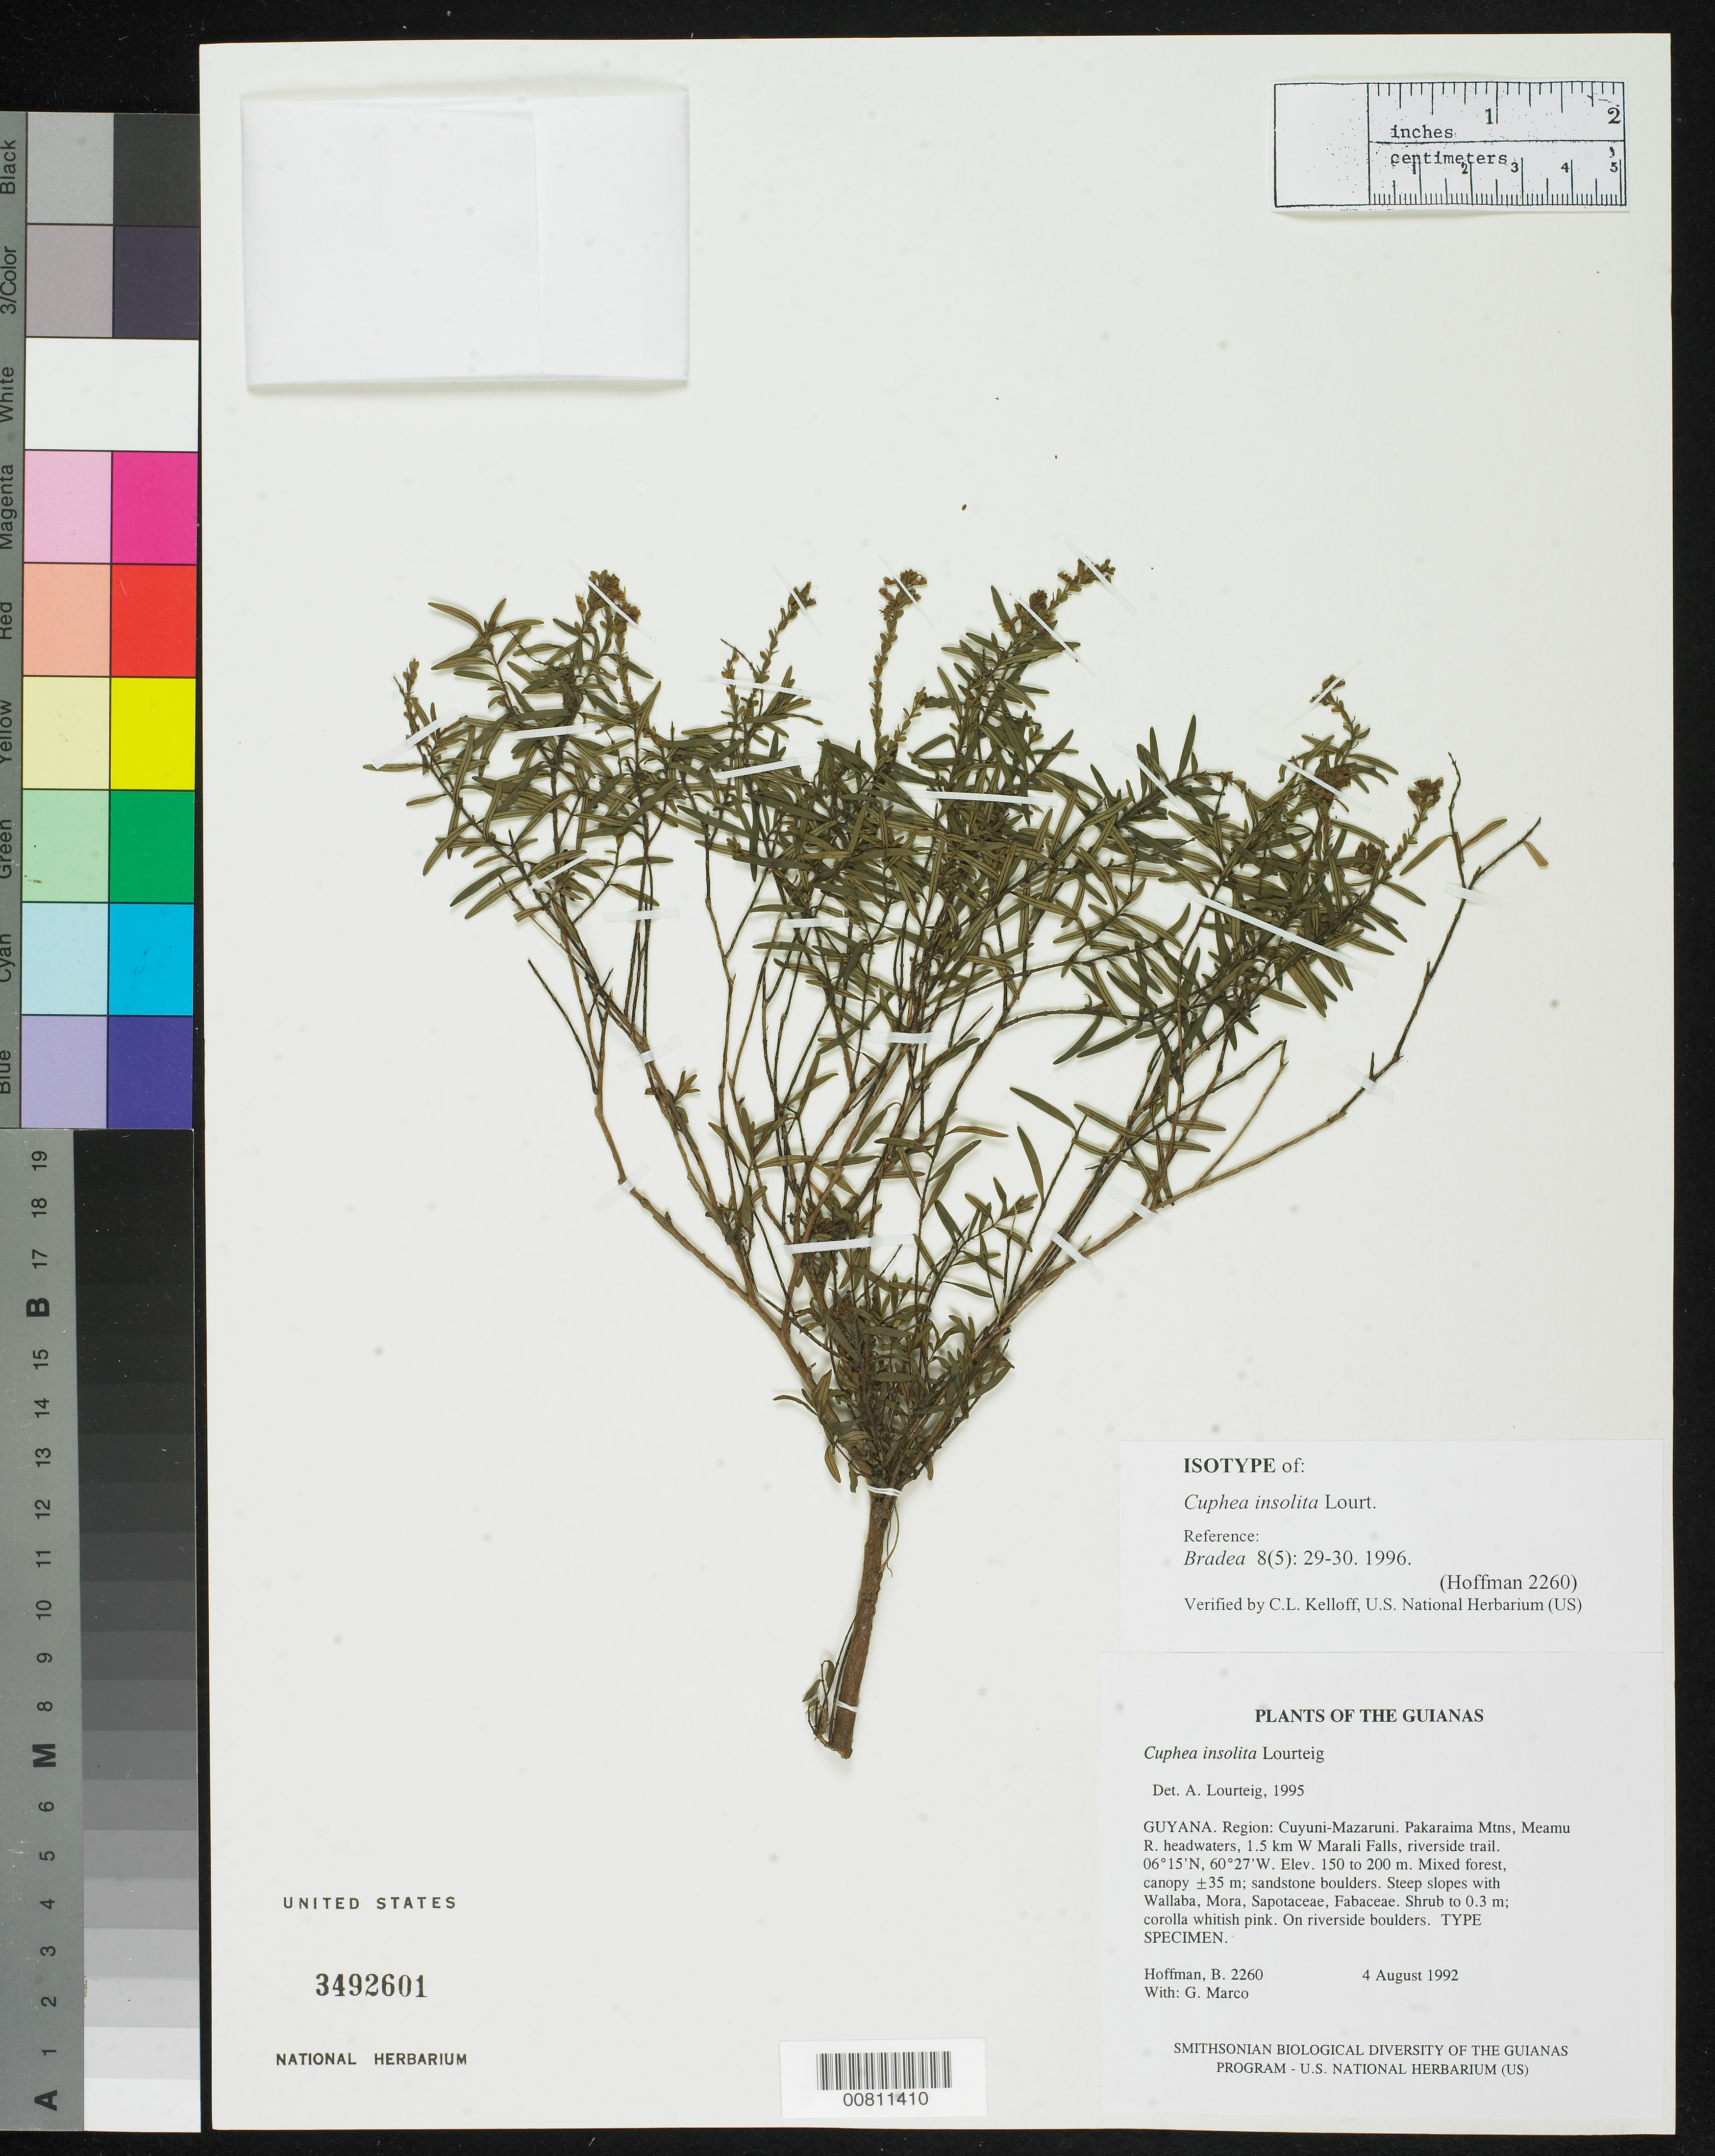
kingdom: Plantae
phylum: Tracheophyta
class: Magnoliopsida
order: Myrtales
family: Lythraceae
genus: Cuphea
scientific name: Cuphea insolita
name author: Lourteig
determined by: Kelloff, Carol L., (US), Smithsonian Institution - National Museum of Natural History (UNITED STATES)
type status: Isotype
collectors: B. Hoffman & G. Marco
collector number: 2260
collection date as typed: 04 Aug 1992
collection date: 1992-08-04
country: Guyana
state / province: Cuyuni-Mazaruni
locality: Region: Cuyuni-Mazaruni. Pakaraima Mtns., Meamu R. headwaters, 1.5 km W Marali Falls, riverside trail.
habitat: Mixed forest, canopy ± 35 m; sandstone boulders.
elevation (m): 150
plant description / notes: Holotype: P Isotypes: US, NY, BRG, CAY, B, K, MO, L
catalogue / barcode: US 3492601